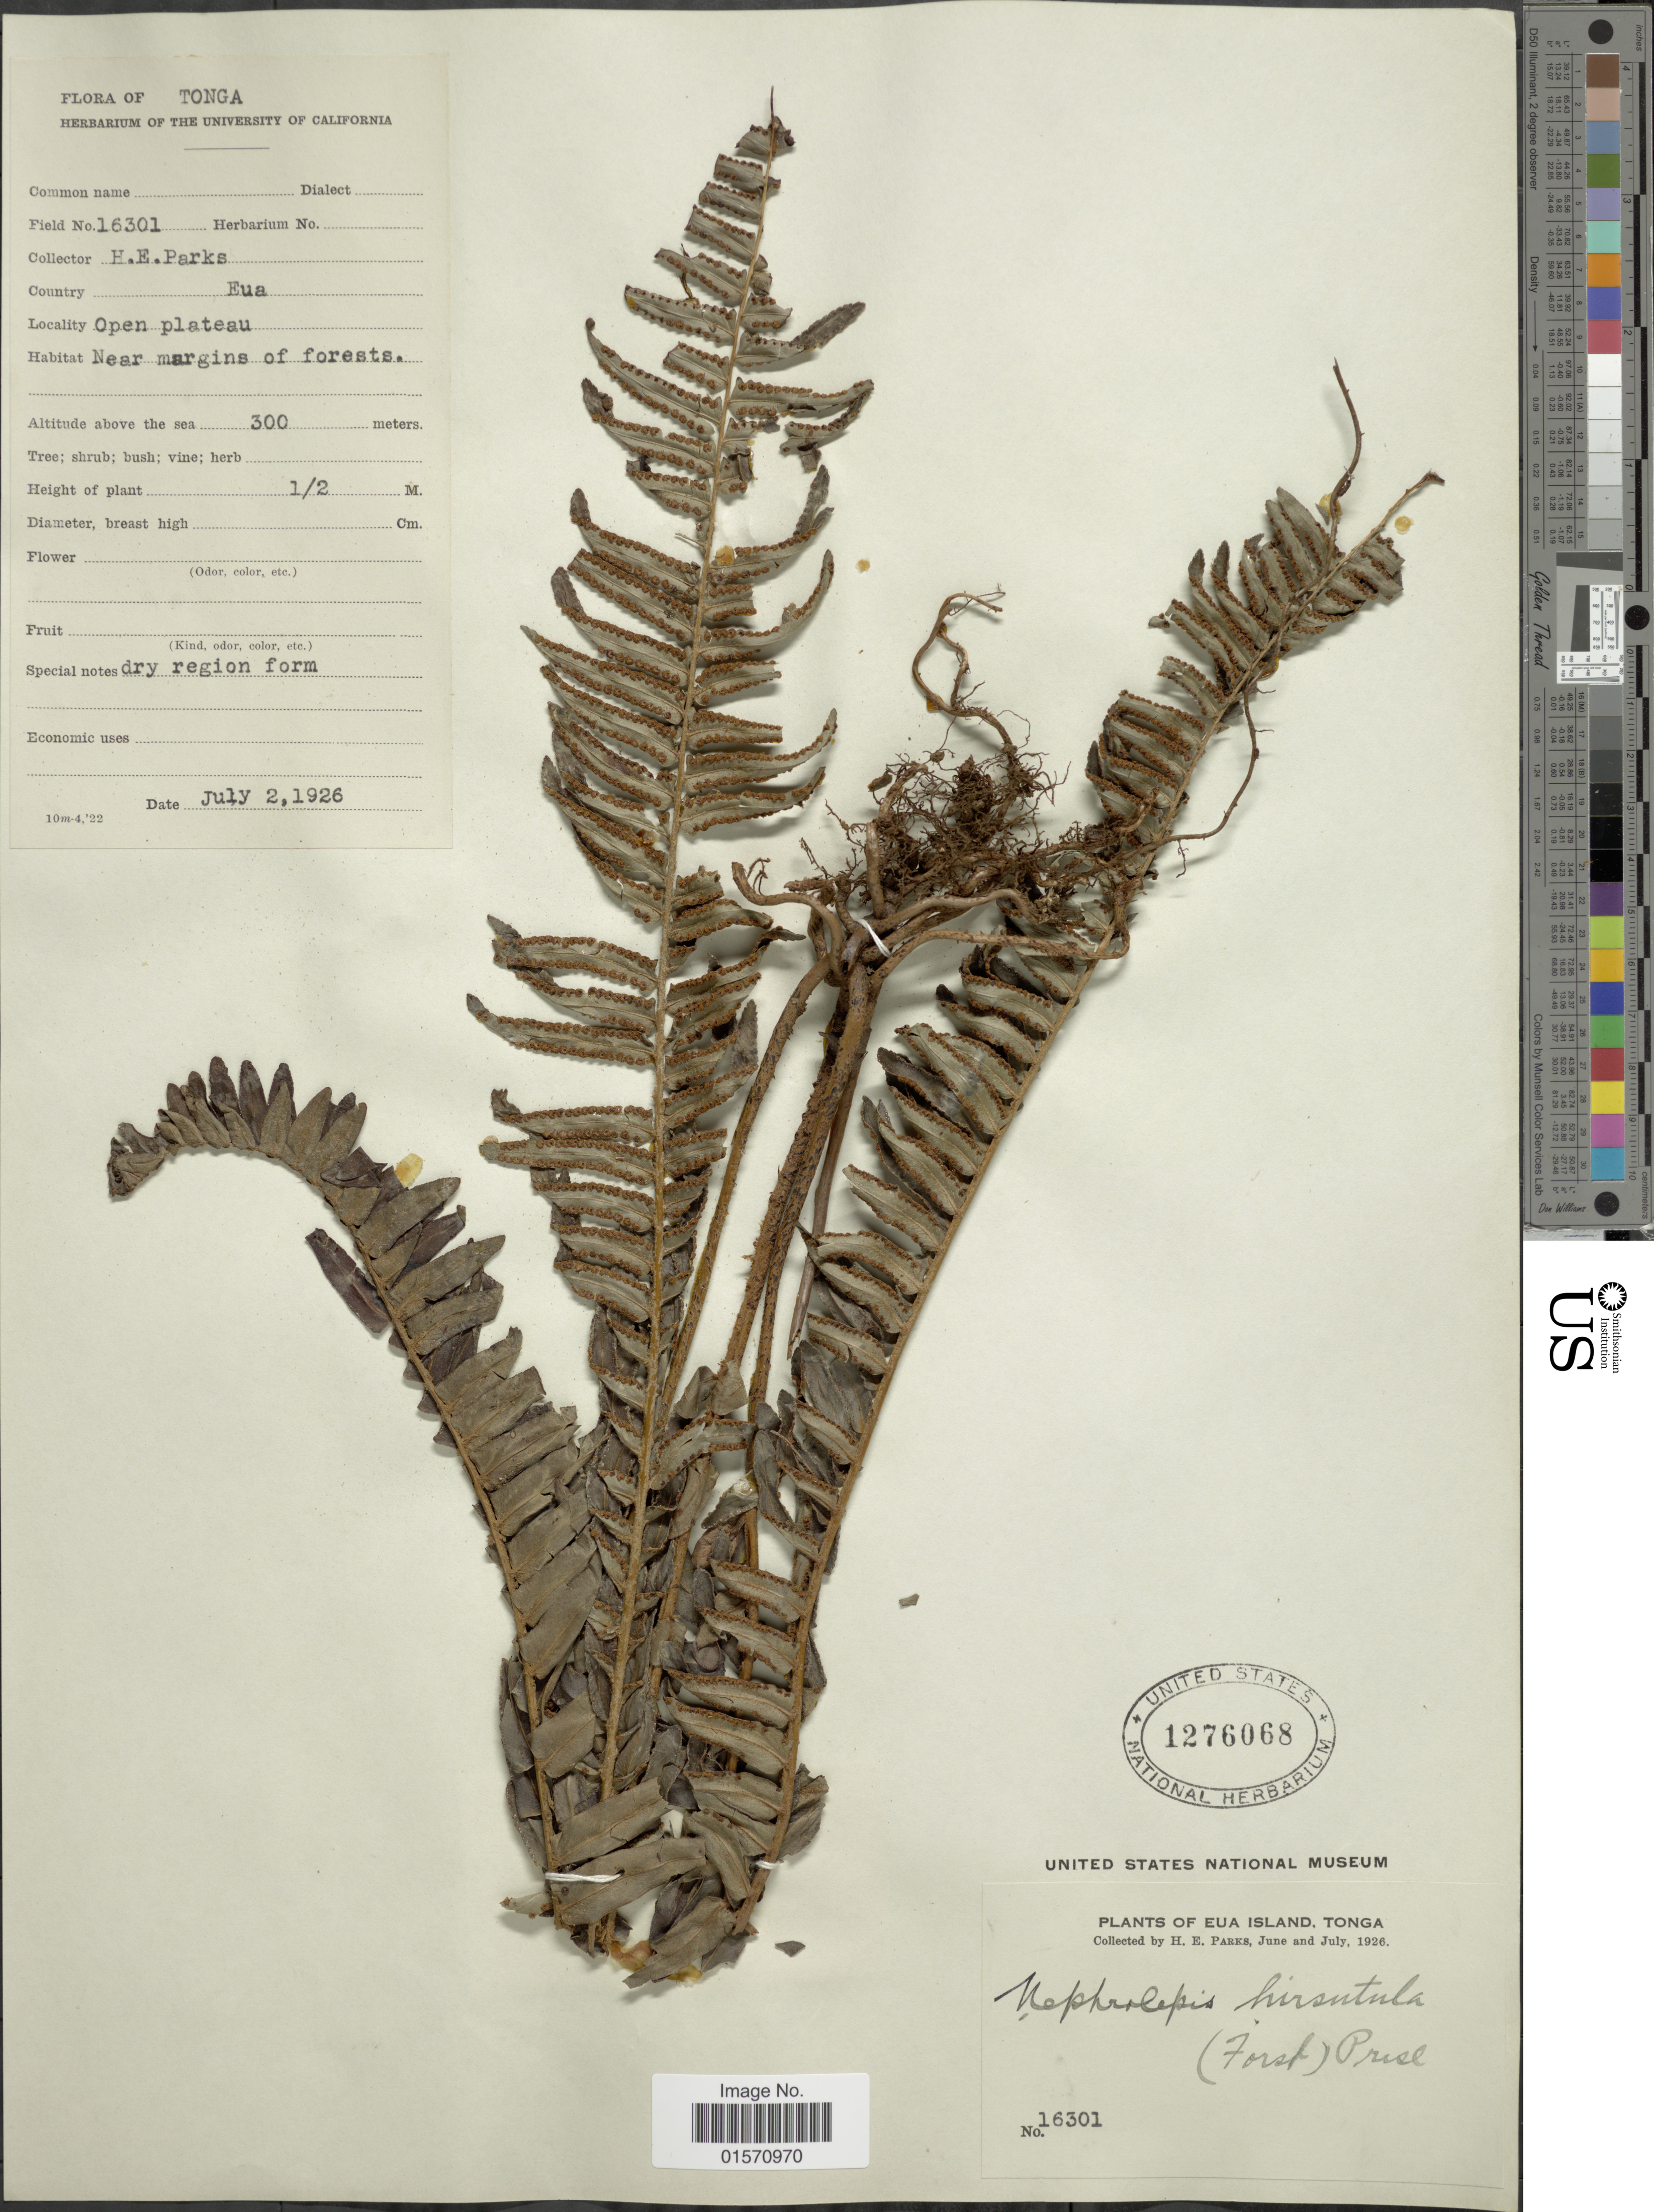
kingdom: Plantae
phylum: Tracheophyta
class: Polypodiopsida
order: Polypodiales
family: Nephrolepidaceae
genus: Nephrolepis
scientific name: Nephrolepis hirsutula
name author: (G. Forst.) C. Presl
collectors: H. E. Parks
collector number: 16301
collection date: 1926-07-02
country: Tonga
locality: Country Eua. Open plateau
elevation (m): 300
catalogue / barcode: US 1276068